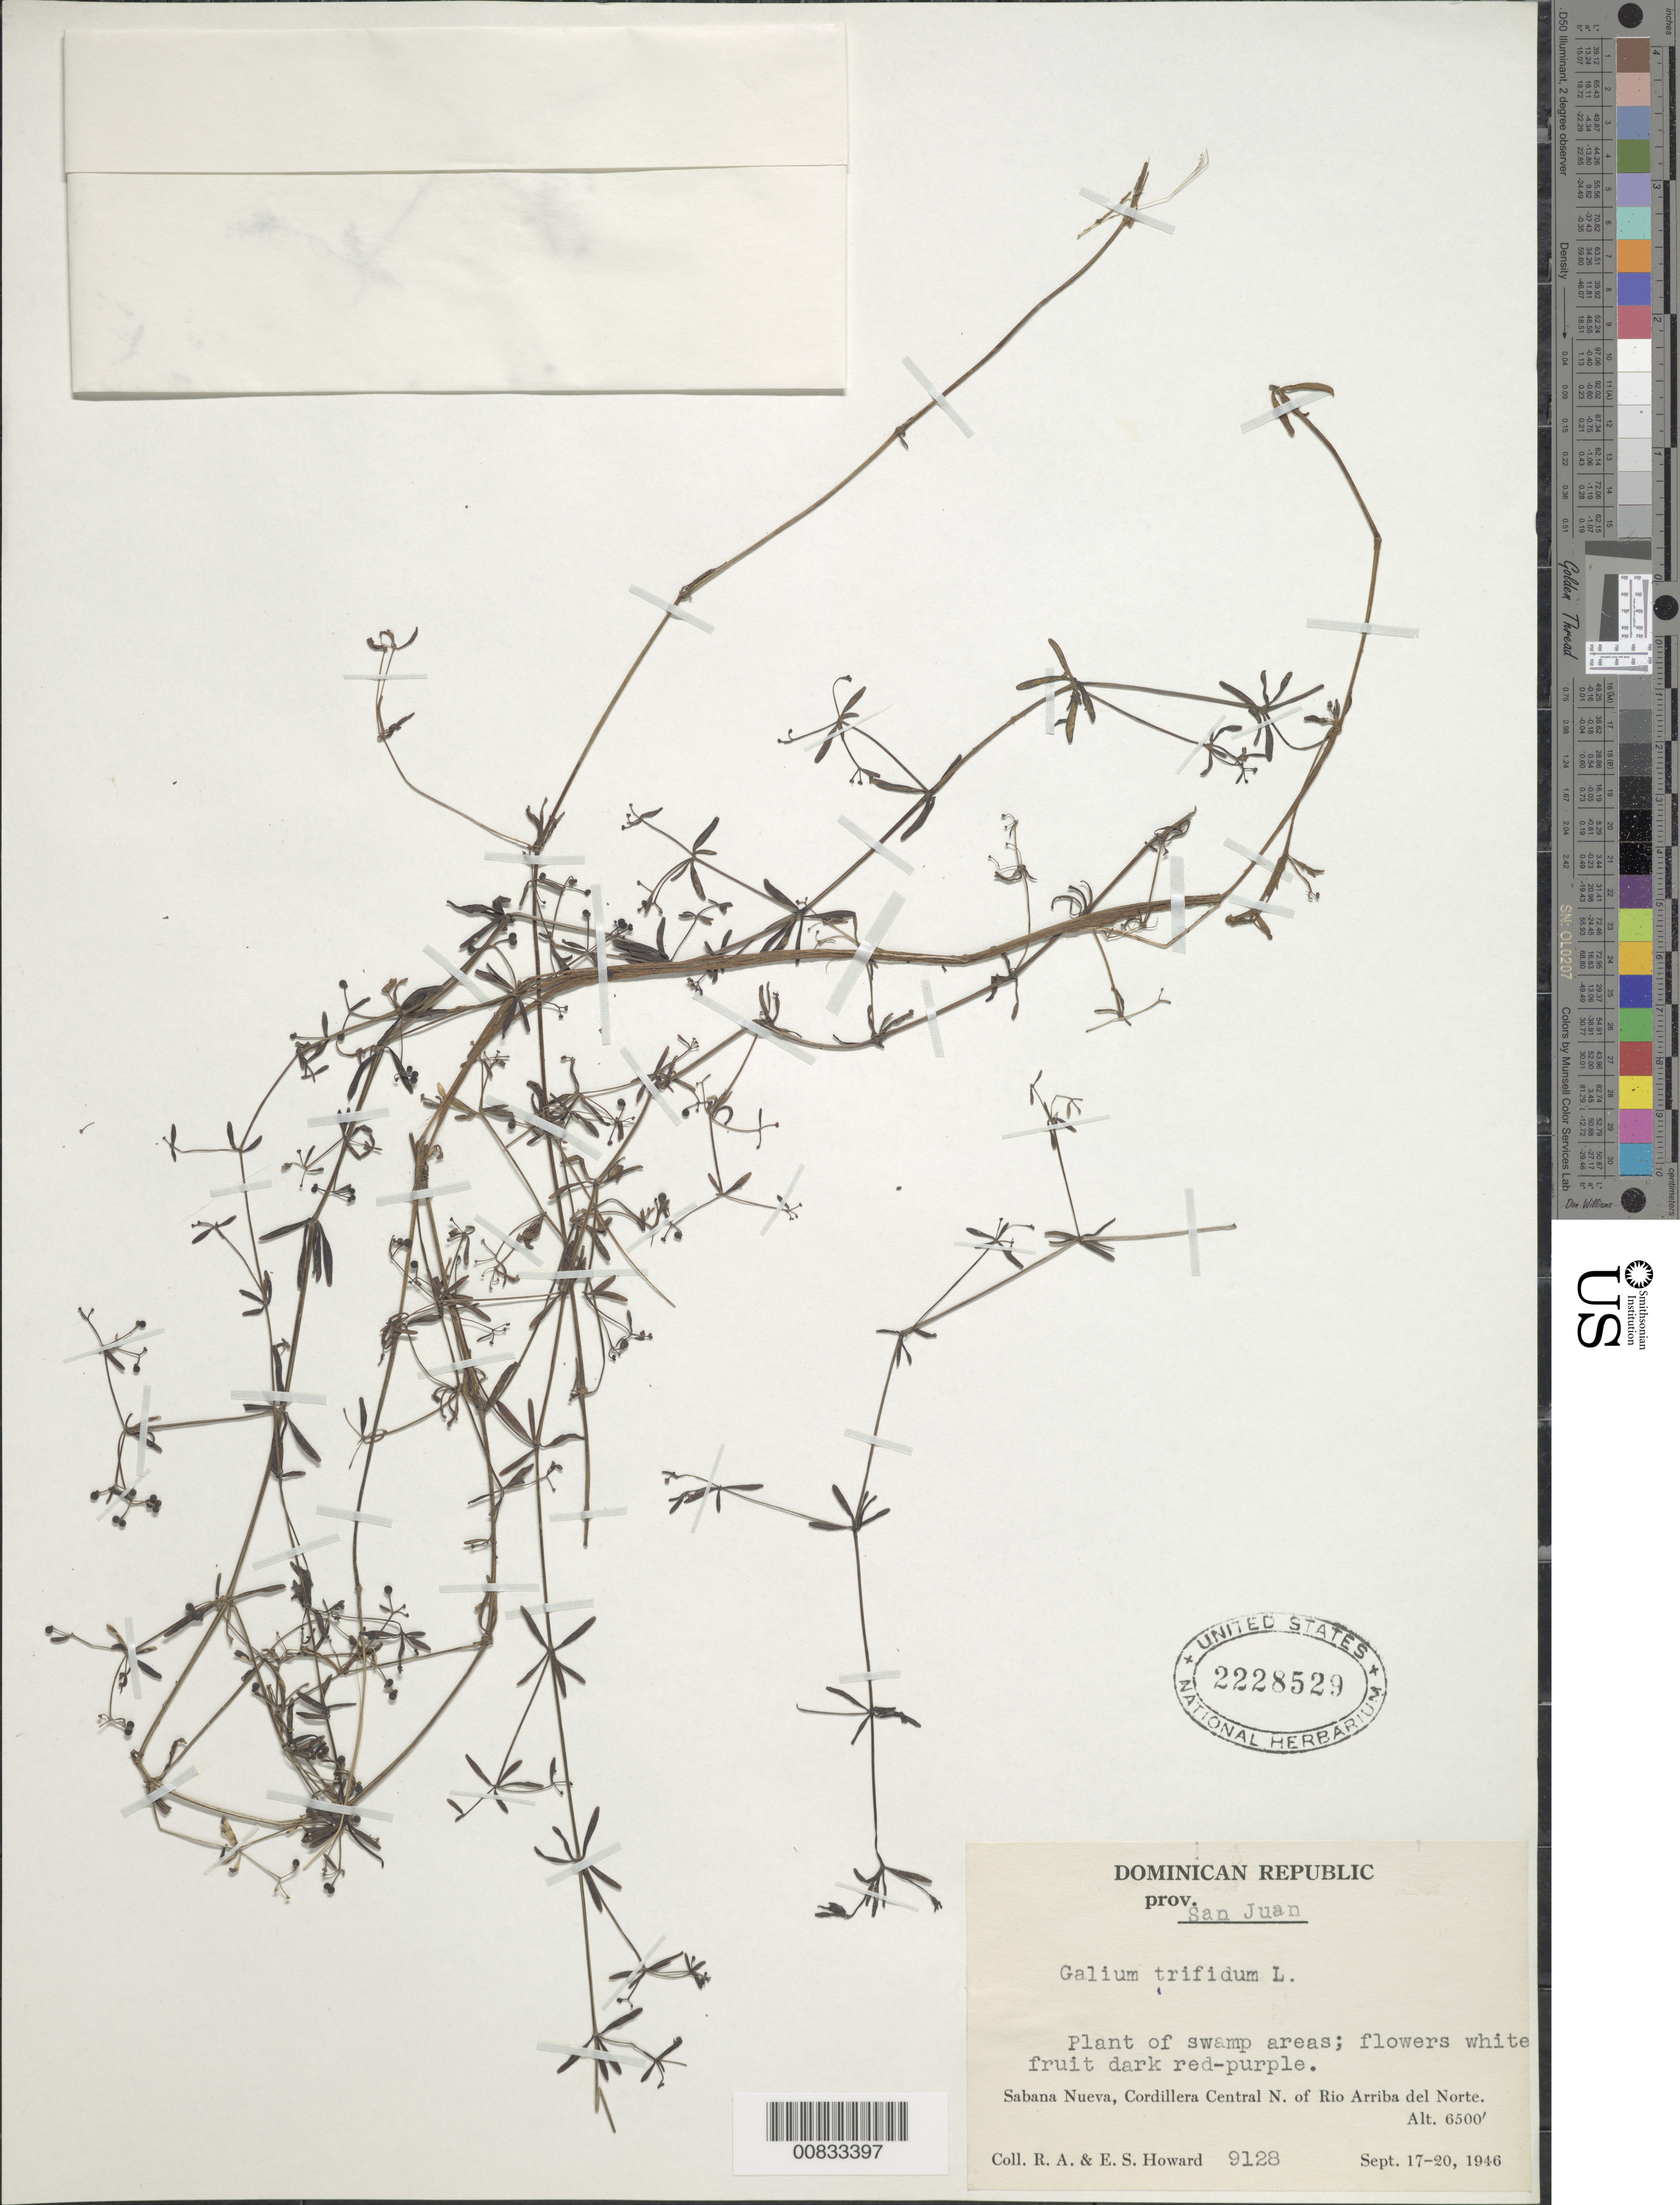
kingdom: Plantae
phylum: Tracheophyta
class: Magnoliopsida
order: Gentianales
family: Rubiaceae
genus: Galium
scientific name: Galium trifidum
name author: L.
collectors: R. A. Howard & E. S. Howard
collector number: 9128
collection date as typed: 17 Sep 1946 to 20 Sep 1946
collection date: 1946-09-17/1946-09-20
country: Dominican Republic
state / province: San Juan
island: Hispaniola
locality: Sabana Nueva, Cordillera Central N. of Rio Arriba del Norte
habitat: Swamp areas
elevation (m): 1981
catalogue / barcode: US 2228529